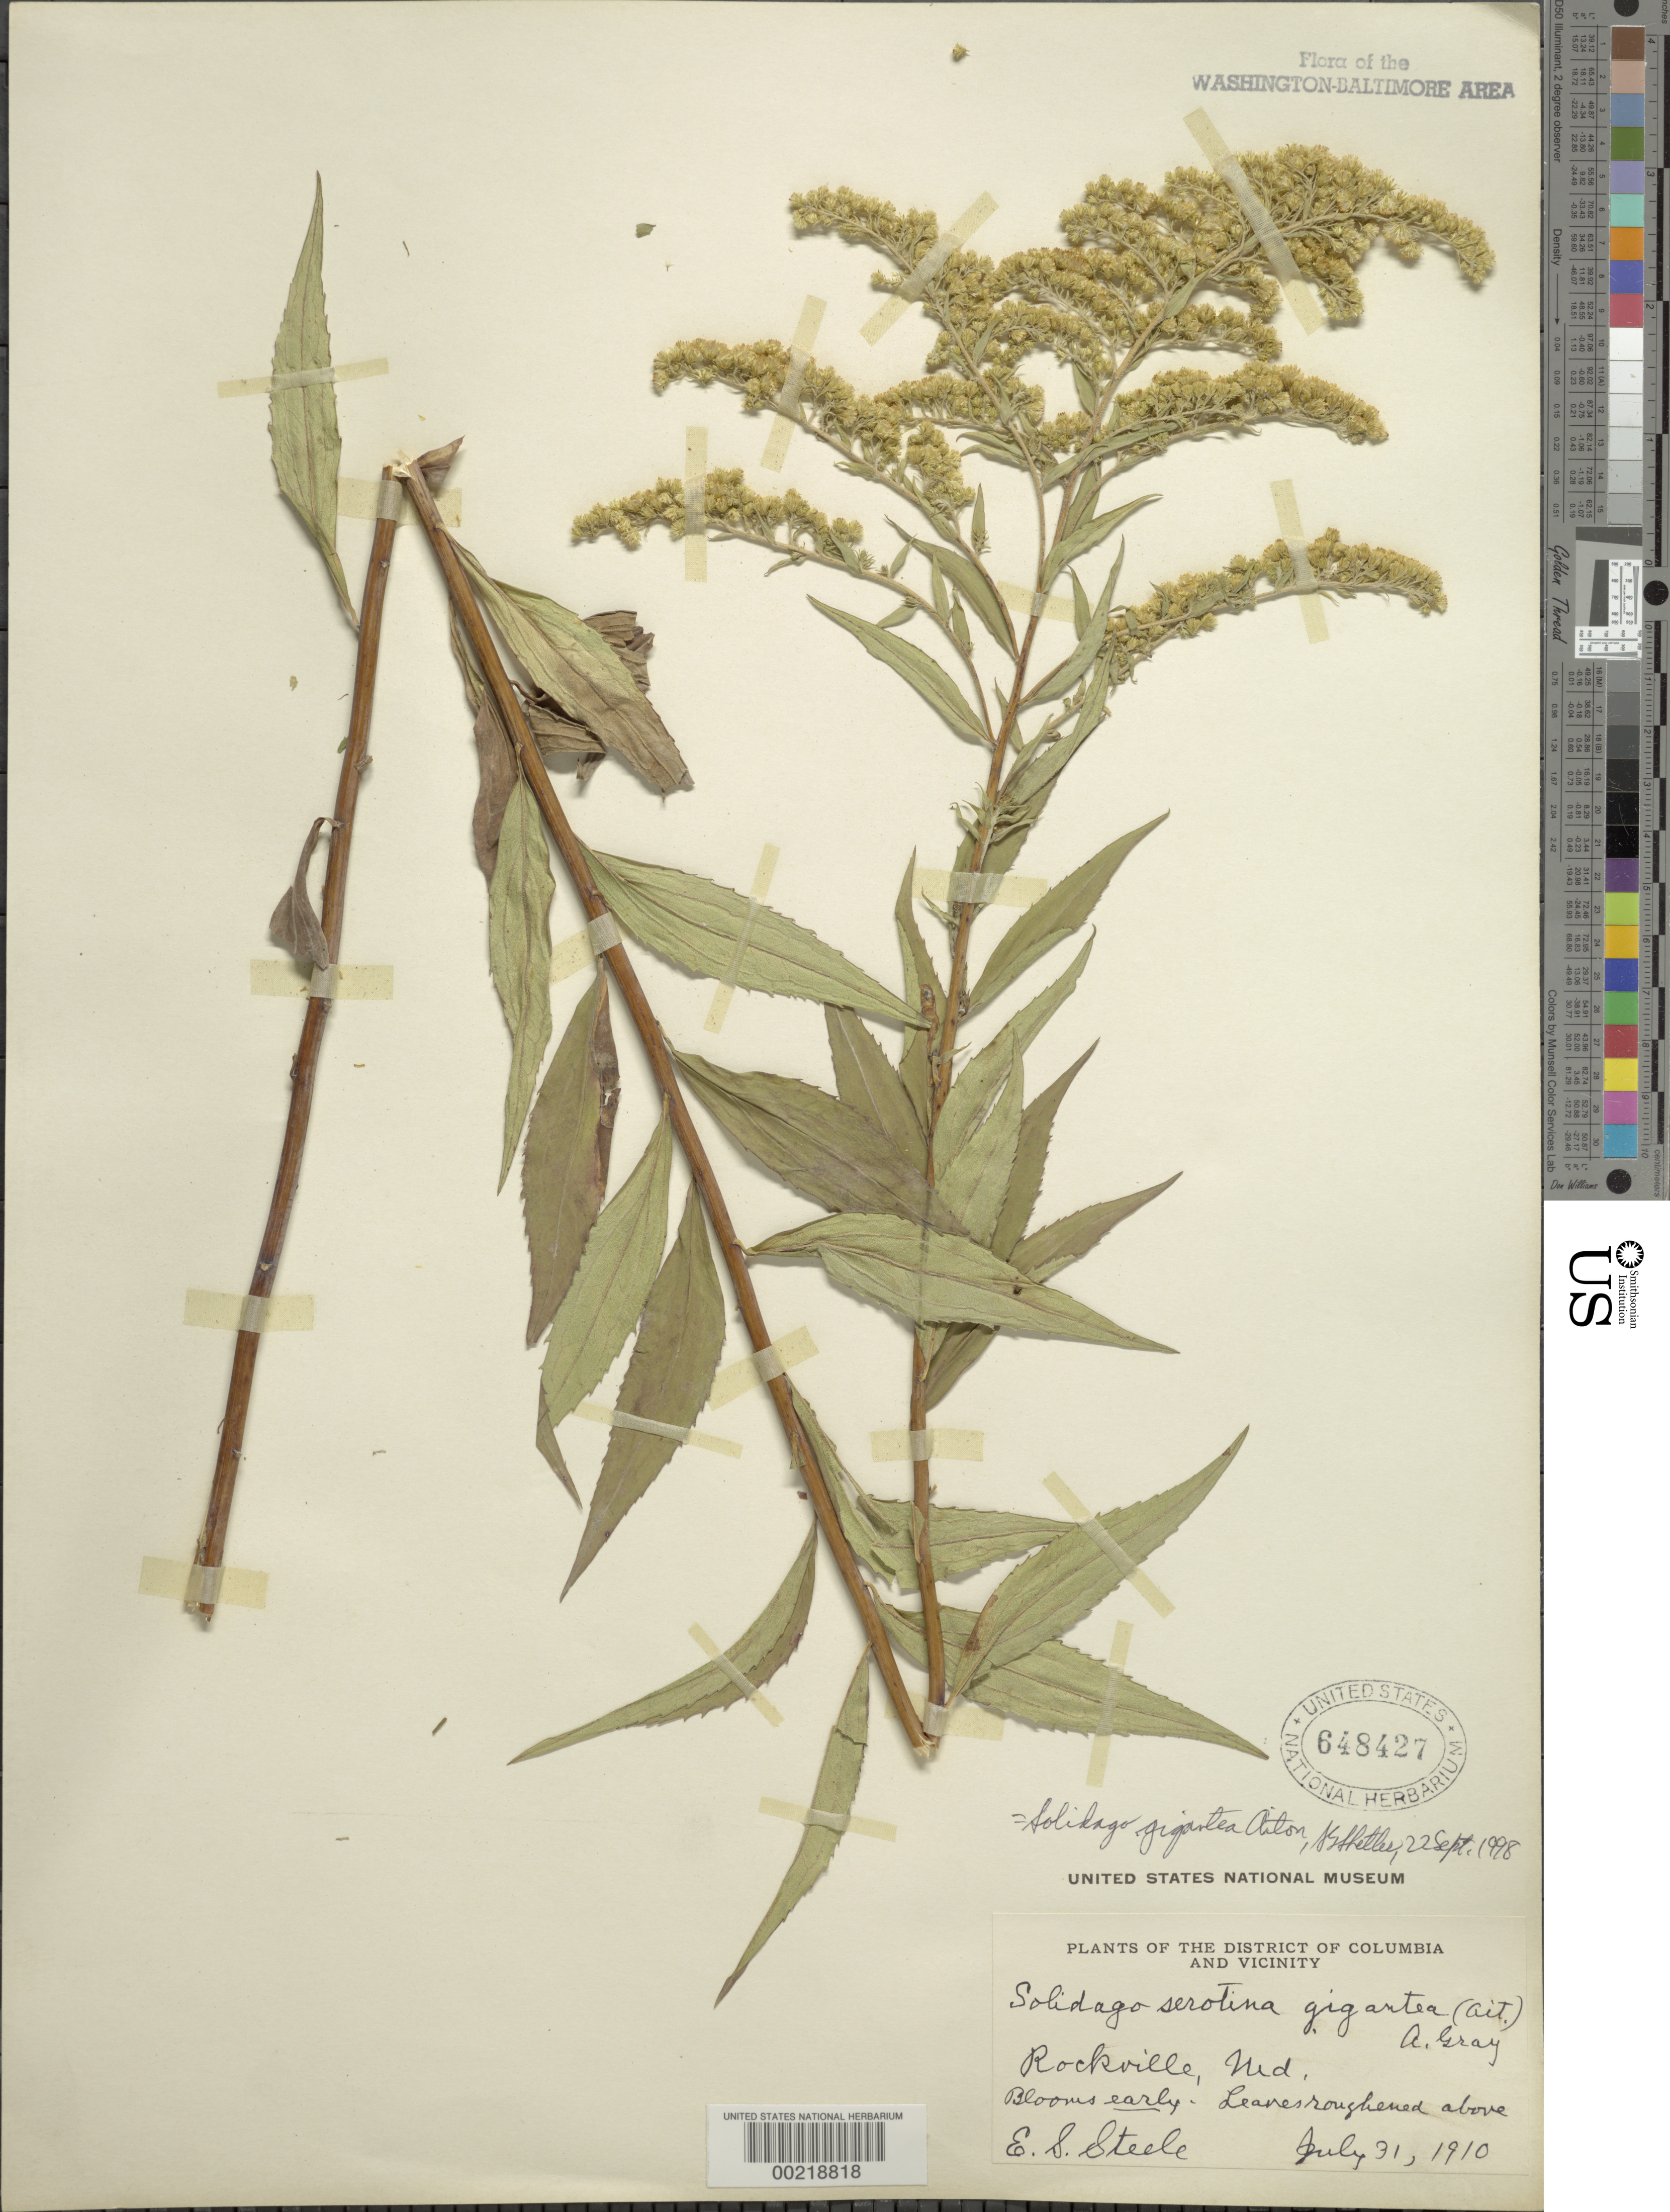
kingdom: Plantae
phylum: Tracheophyta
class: Magnoliopsida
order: Asterales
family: Asteraceae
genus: Solidago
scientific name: Solidago gigantea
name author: Aiton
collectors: E. Steele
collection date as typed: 31 Jul 1910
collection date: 1910-07-31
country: United States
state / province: Maryland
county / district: Montgomery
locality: Rockville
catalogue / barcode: US 648427